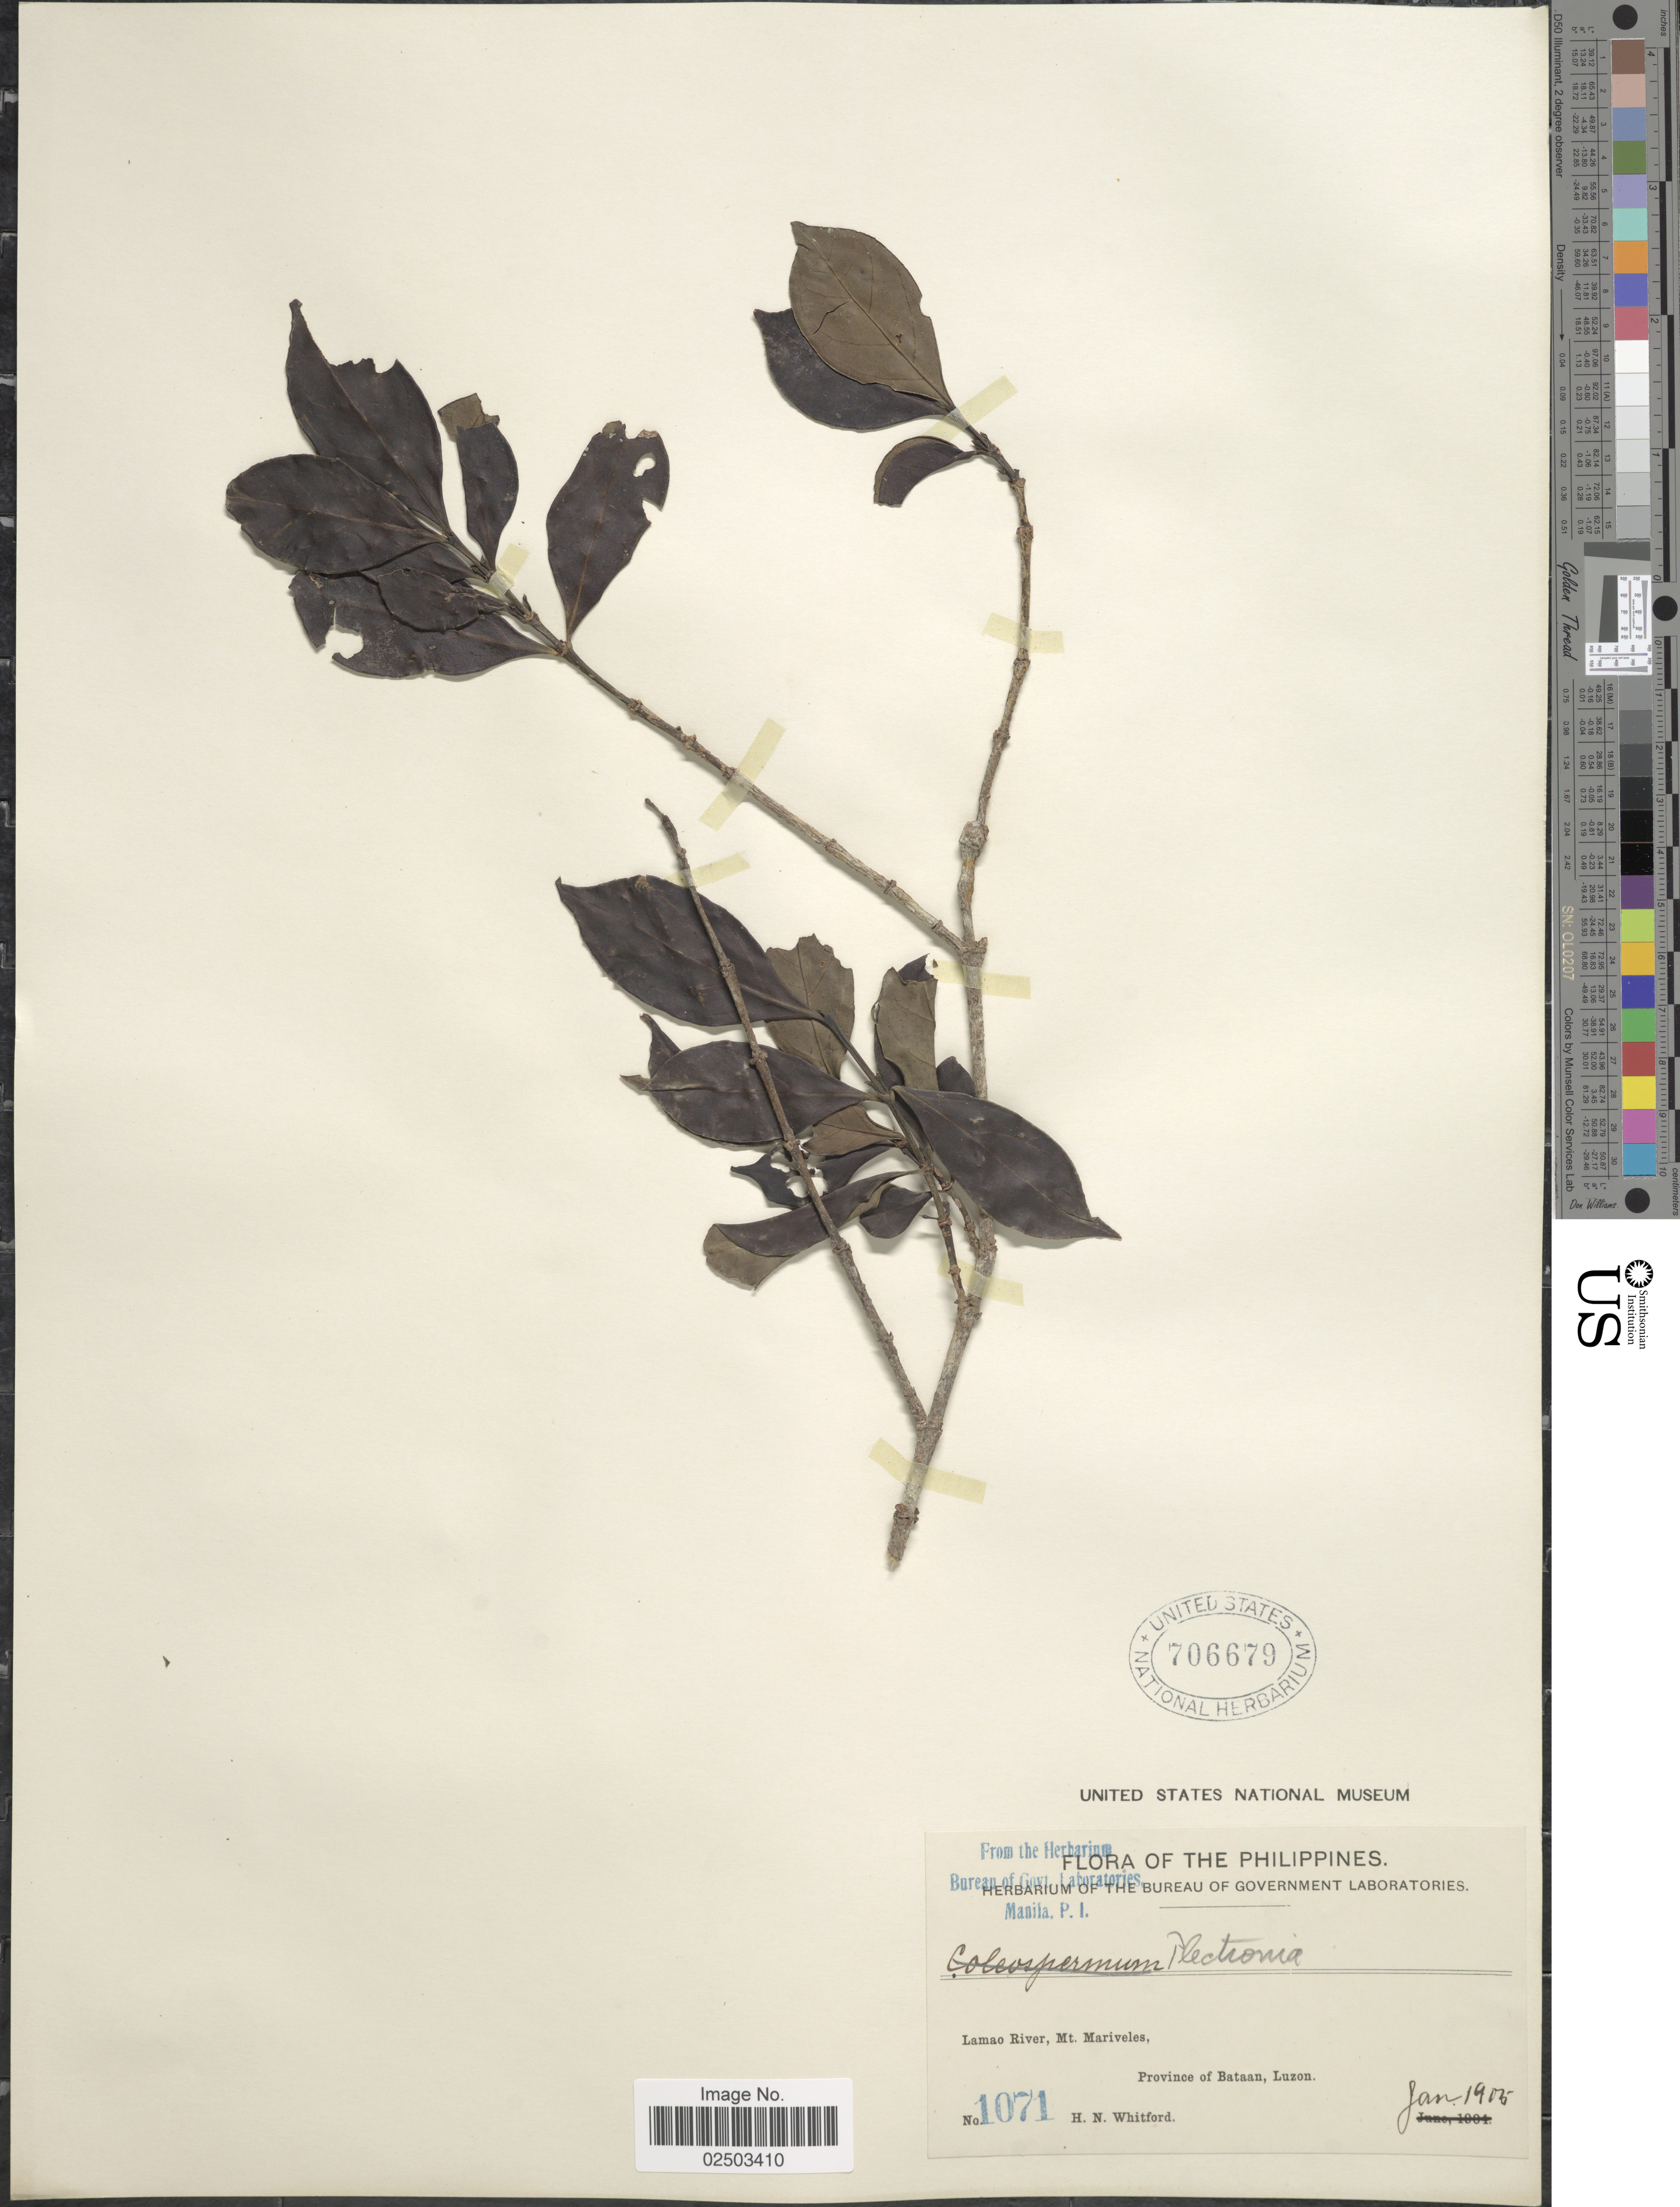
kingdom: Plantae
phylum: Tracheophyta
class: Magnoliopsida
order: Gentianales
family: Rubiaceae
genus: Canthium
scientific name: Canthium gynochthodes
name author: Baill.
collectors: H. N. Whitford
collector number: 1071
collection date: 1905-01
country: Philippines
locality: Lamao River, Mt. Mariveles, Province of Bataan, Luzon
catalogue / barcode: US 706679